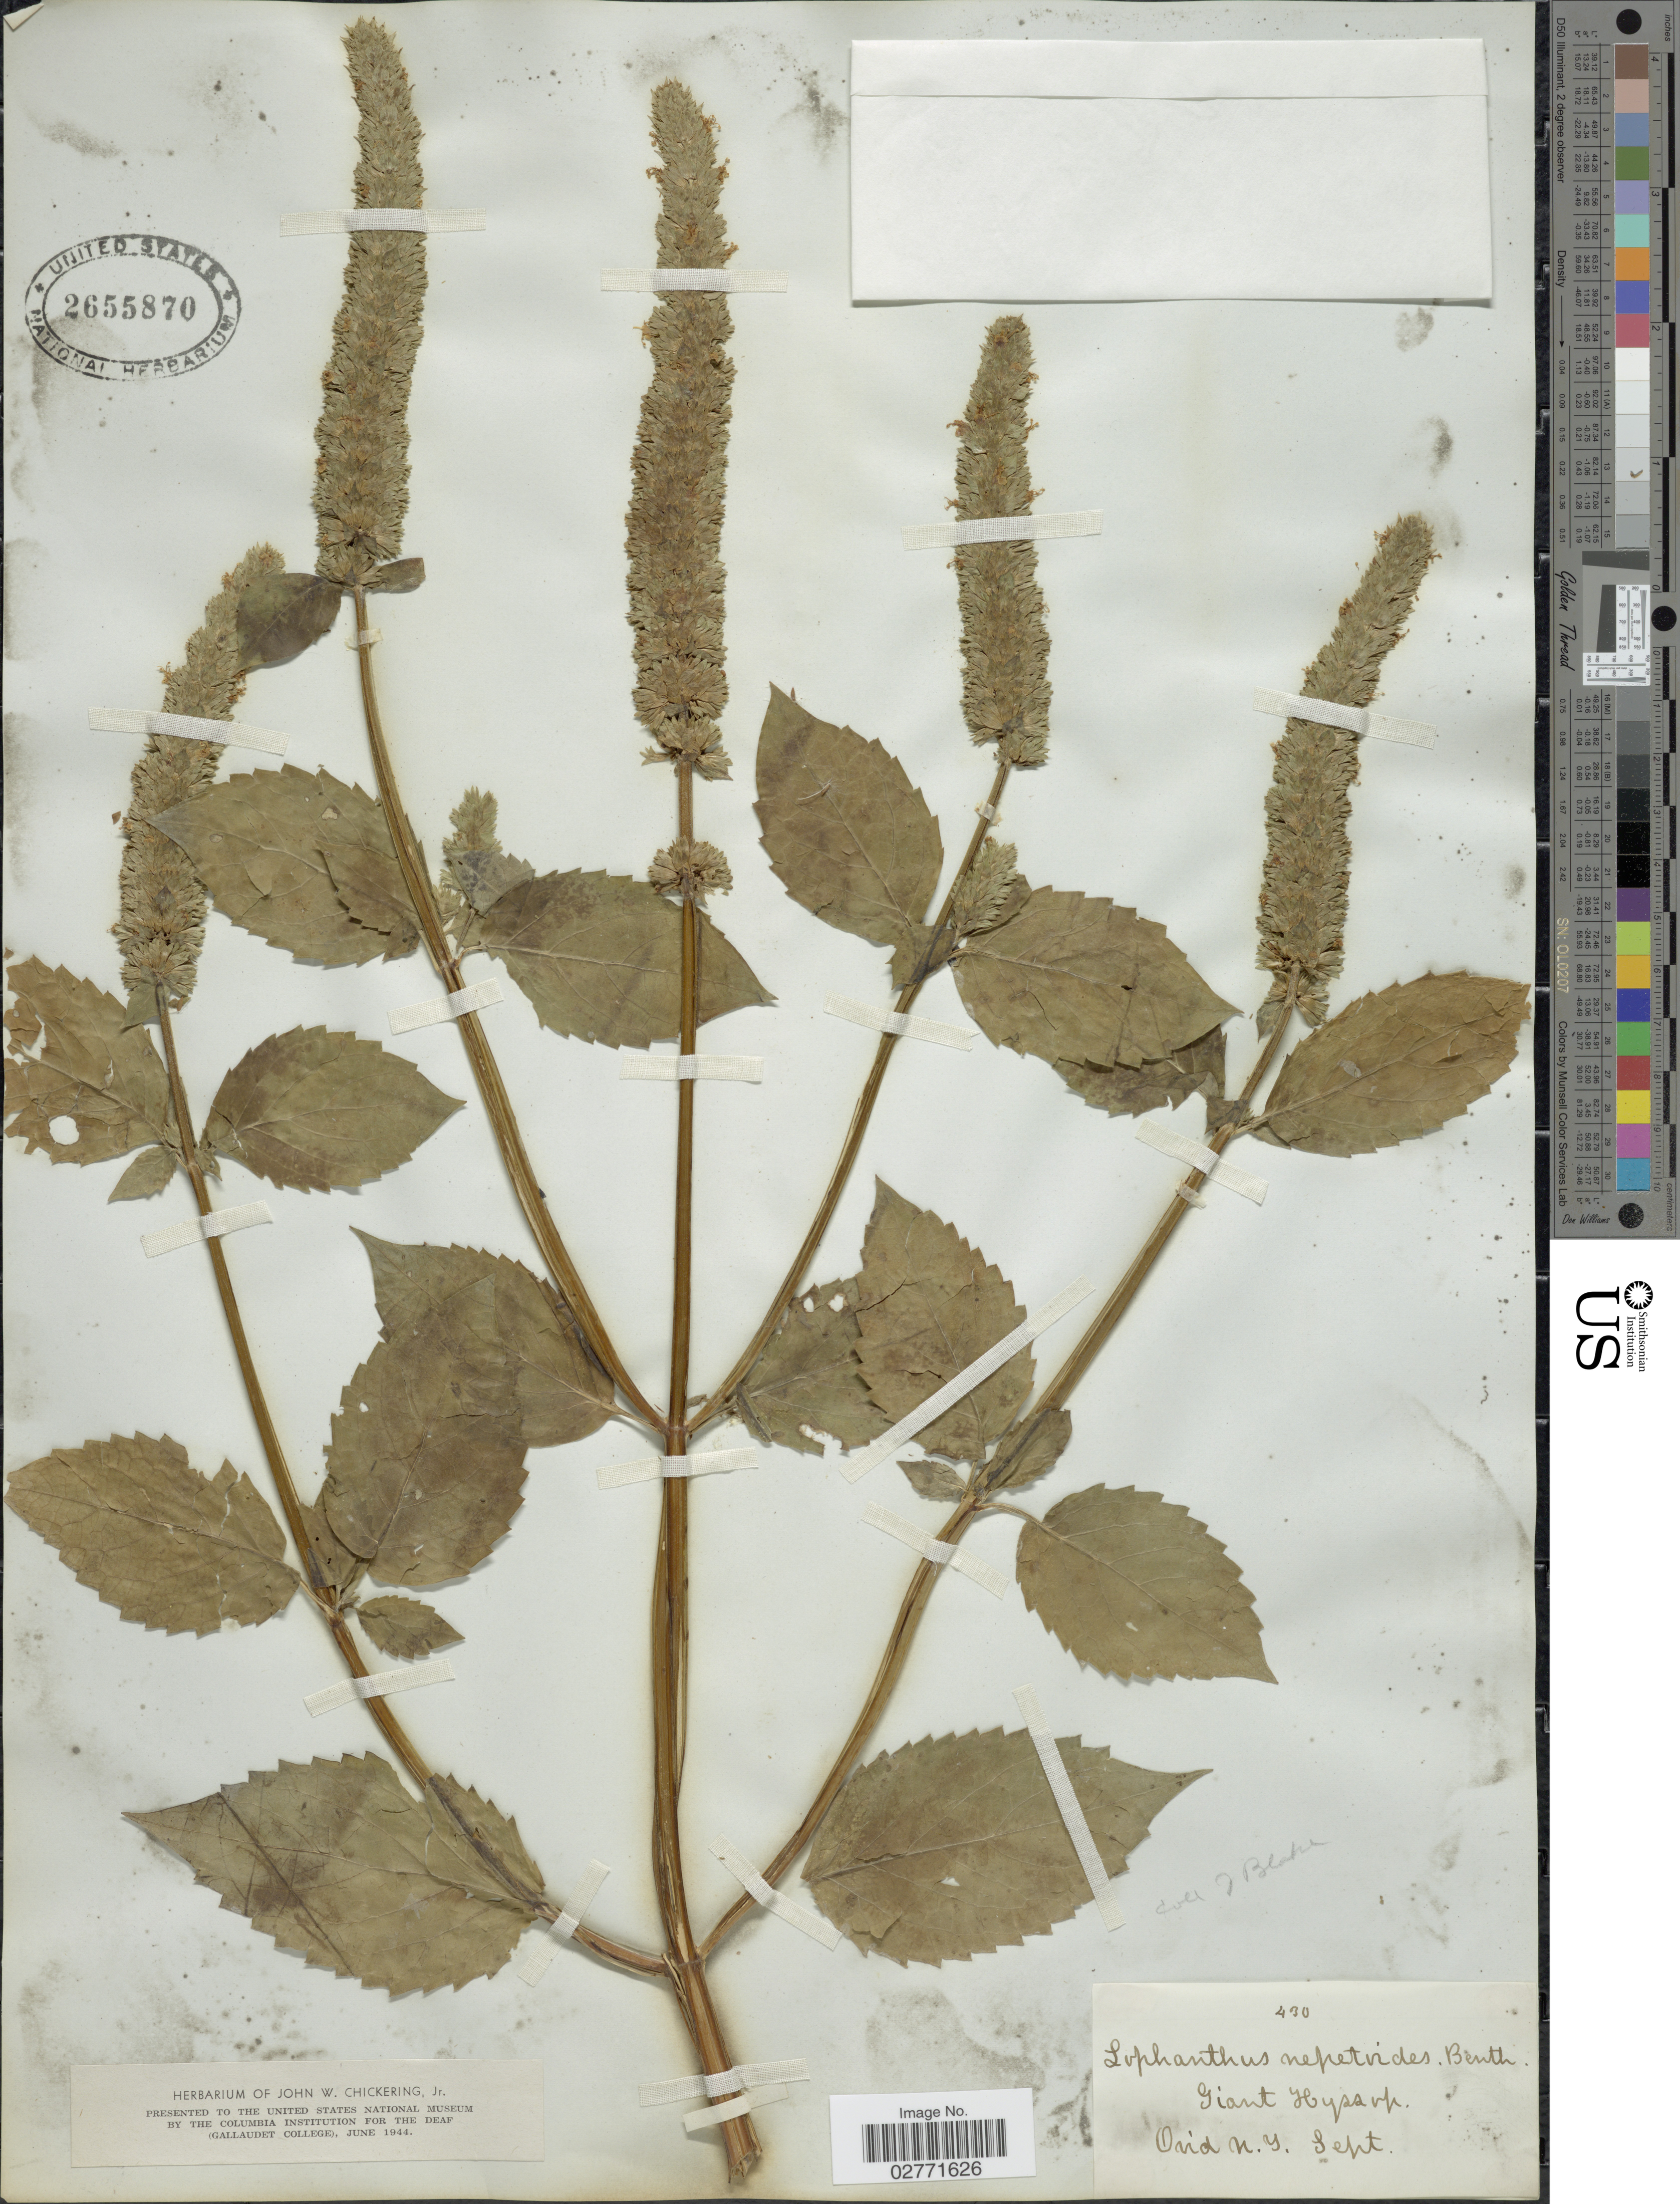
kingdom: Plantae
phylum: Tracheophyta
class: Magnoliopsida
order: Lamiales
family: Lamiaceae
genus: Lophanthus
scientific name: Lophanthus nepetoides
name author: (L.) Benth.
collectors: J. Blake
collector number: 430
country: United States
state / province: New York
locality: Ovid.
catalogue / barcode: US 2655870